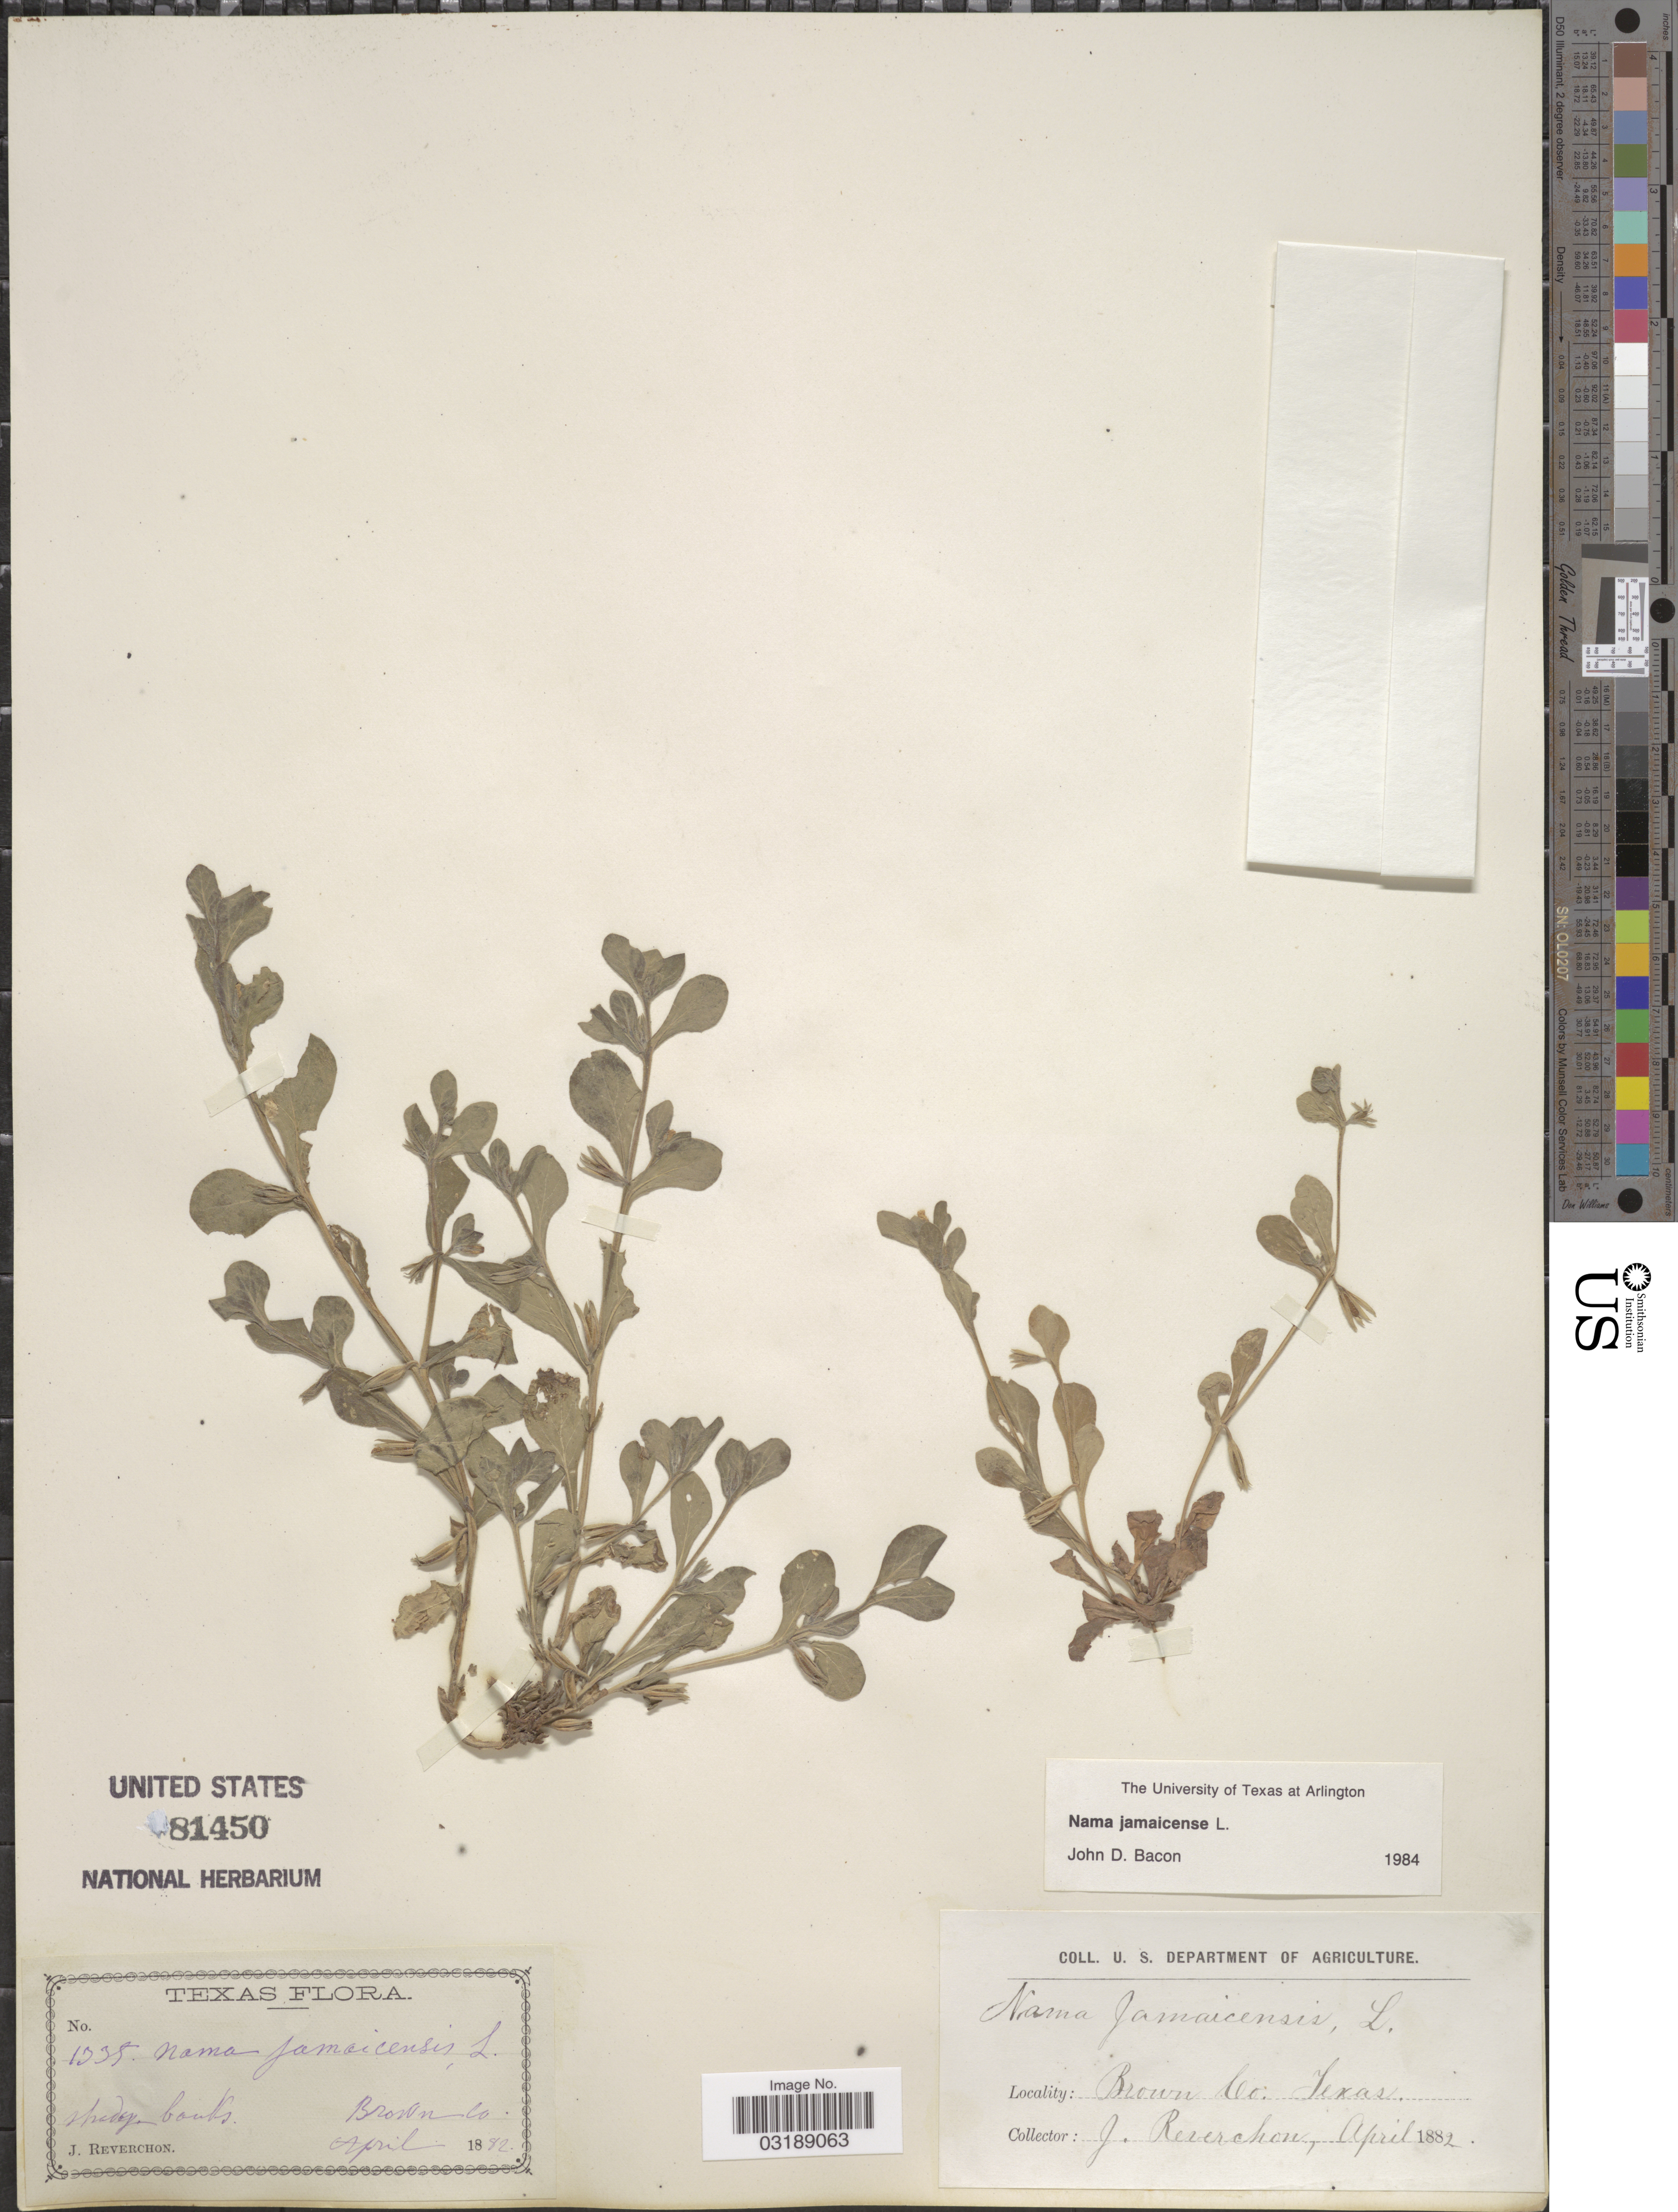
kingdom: Plantae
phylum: Tracheophyta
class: Magnoliopsida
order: Boraginales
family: Namaceae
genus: Nama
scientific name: Nama jamaicensis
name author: L.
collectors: J. Reverchon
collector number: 1335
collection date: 1892-04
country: United States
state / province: Texas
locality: Brown Co.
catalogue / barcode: US 81450